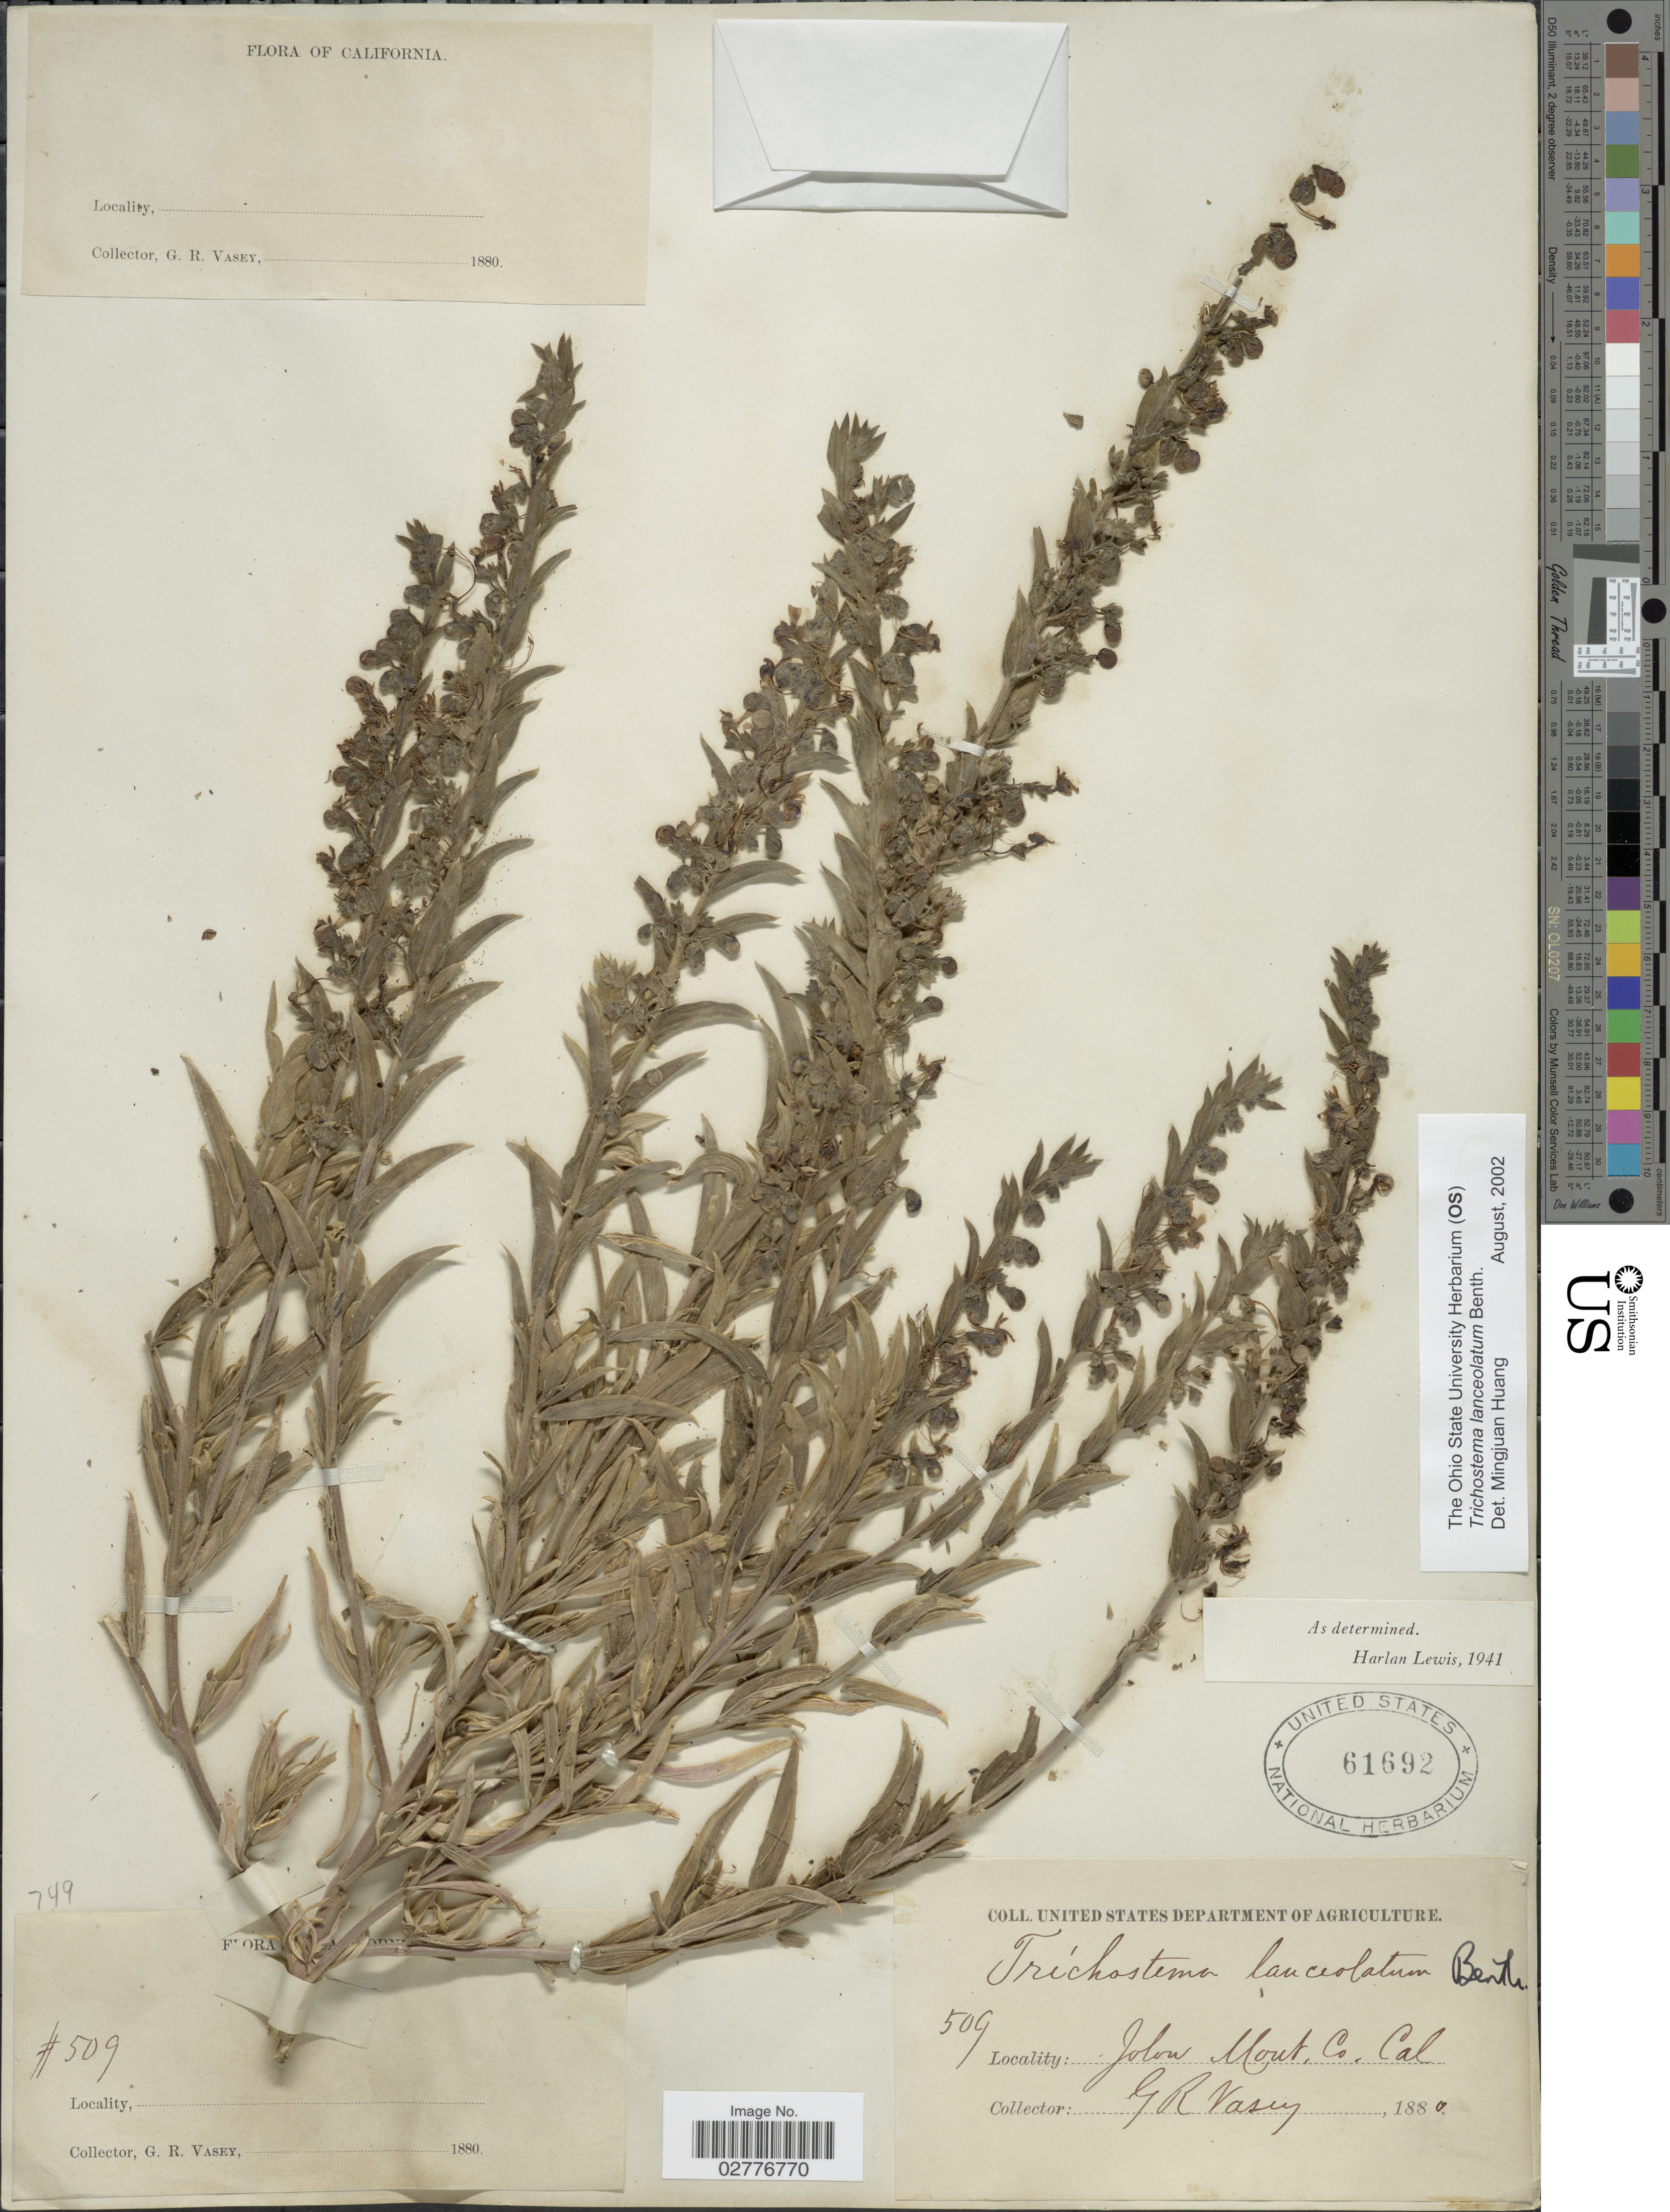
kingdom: Plantae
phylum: Tracheophyta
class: Magnoliopsida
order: Lamiales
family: Lamiaceae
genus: Trichostema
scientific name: Trichostema lanceolatum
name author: Benth.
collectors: G. R. Vasey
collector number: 509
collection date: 1880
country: United States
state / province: California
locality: Jolon, Mont Co.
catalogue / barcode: US 61692